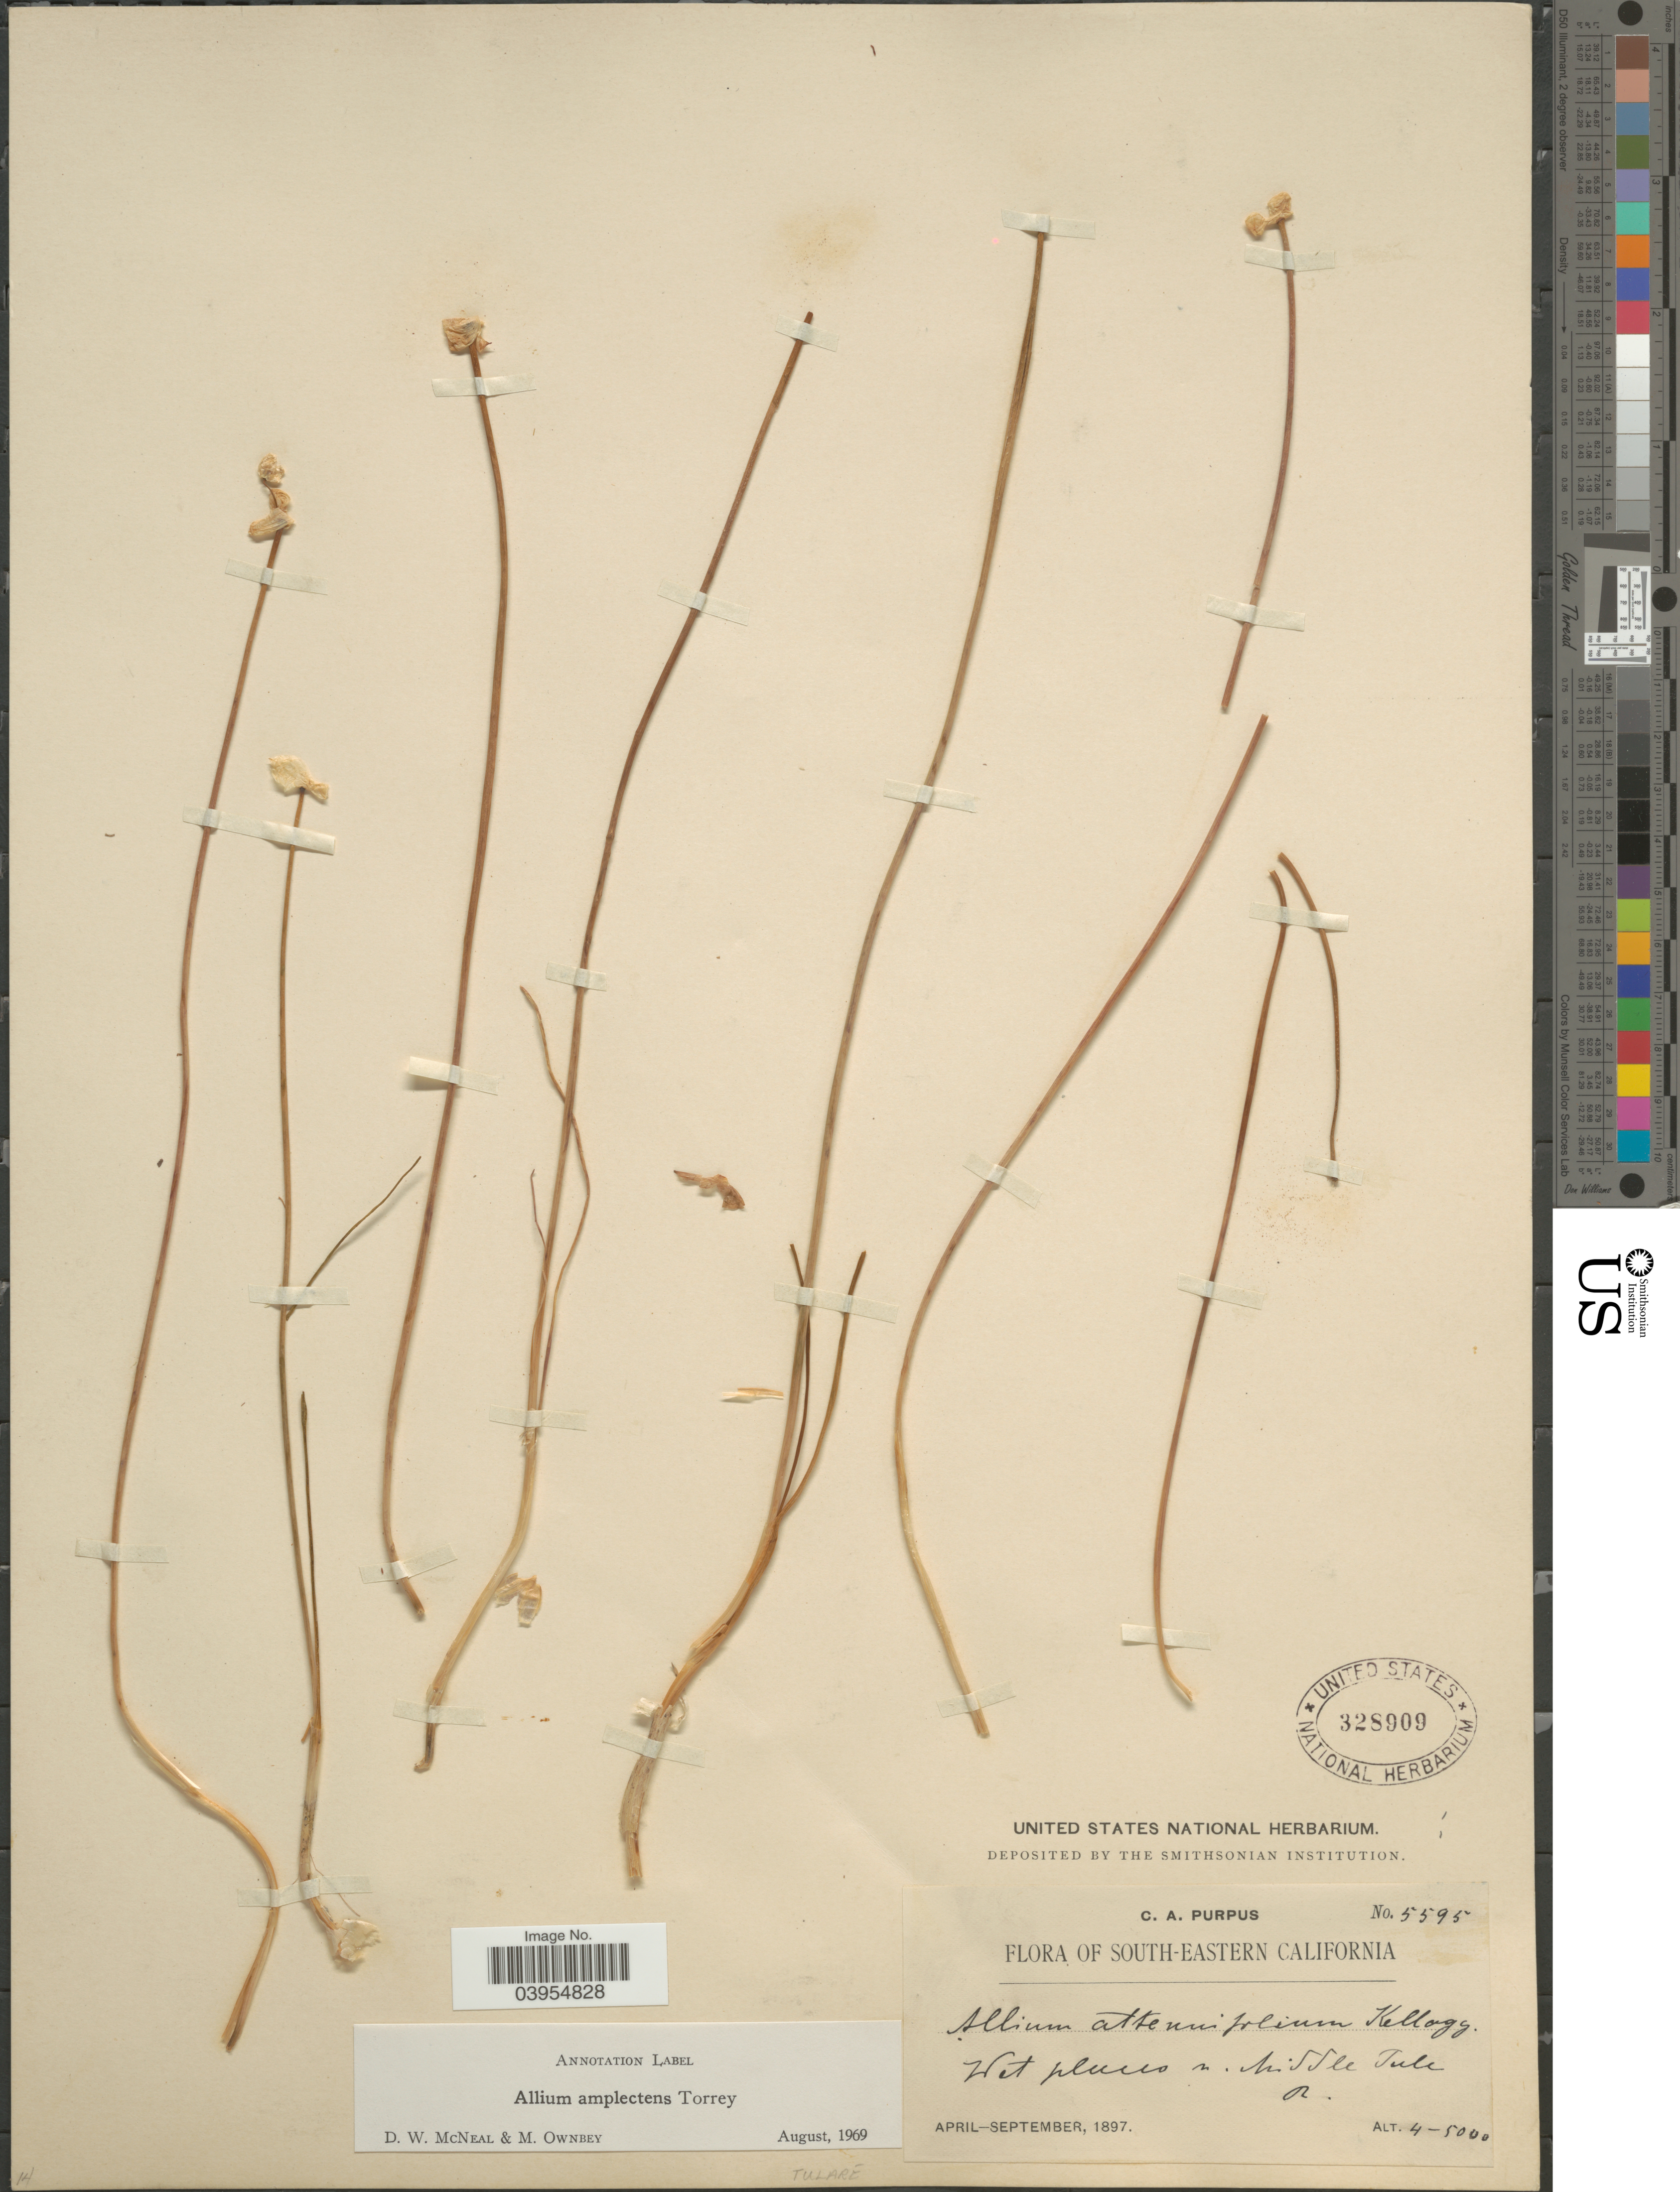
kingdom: Plantae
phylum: Tracheophyta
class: Liliopsida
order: Asparagales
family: Amaryllidaceae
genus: Allium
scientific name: Allium amplectens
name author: Torr.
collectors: C. A. Purpus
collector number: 5595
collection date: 1897-04/1897-09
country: United States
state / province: California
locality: South-Eastern California. Wet places n. Middle Tule R. Tulare.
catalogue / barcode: US 328909